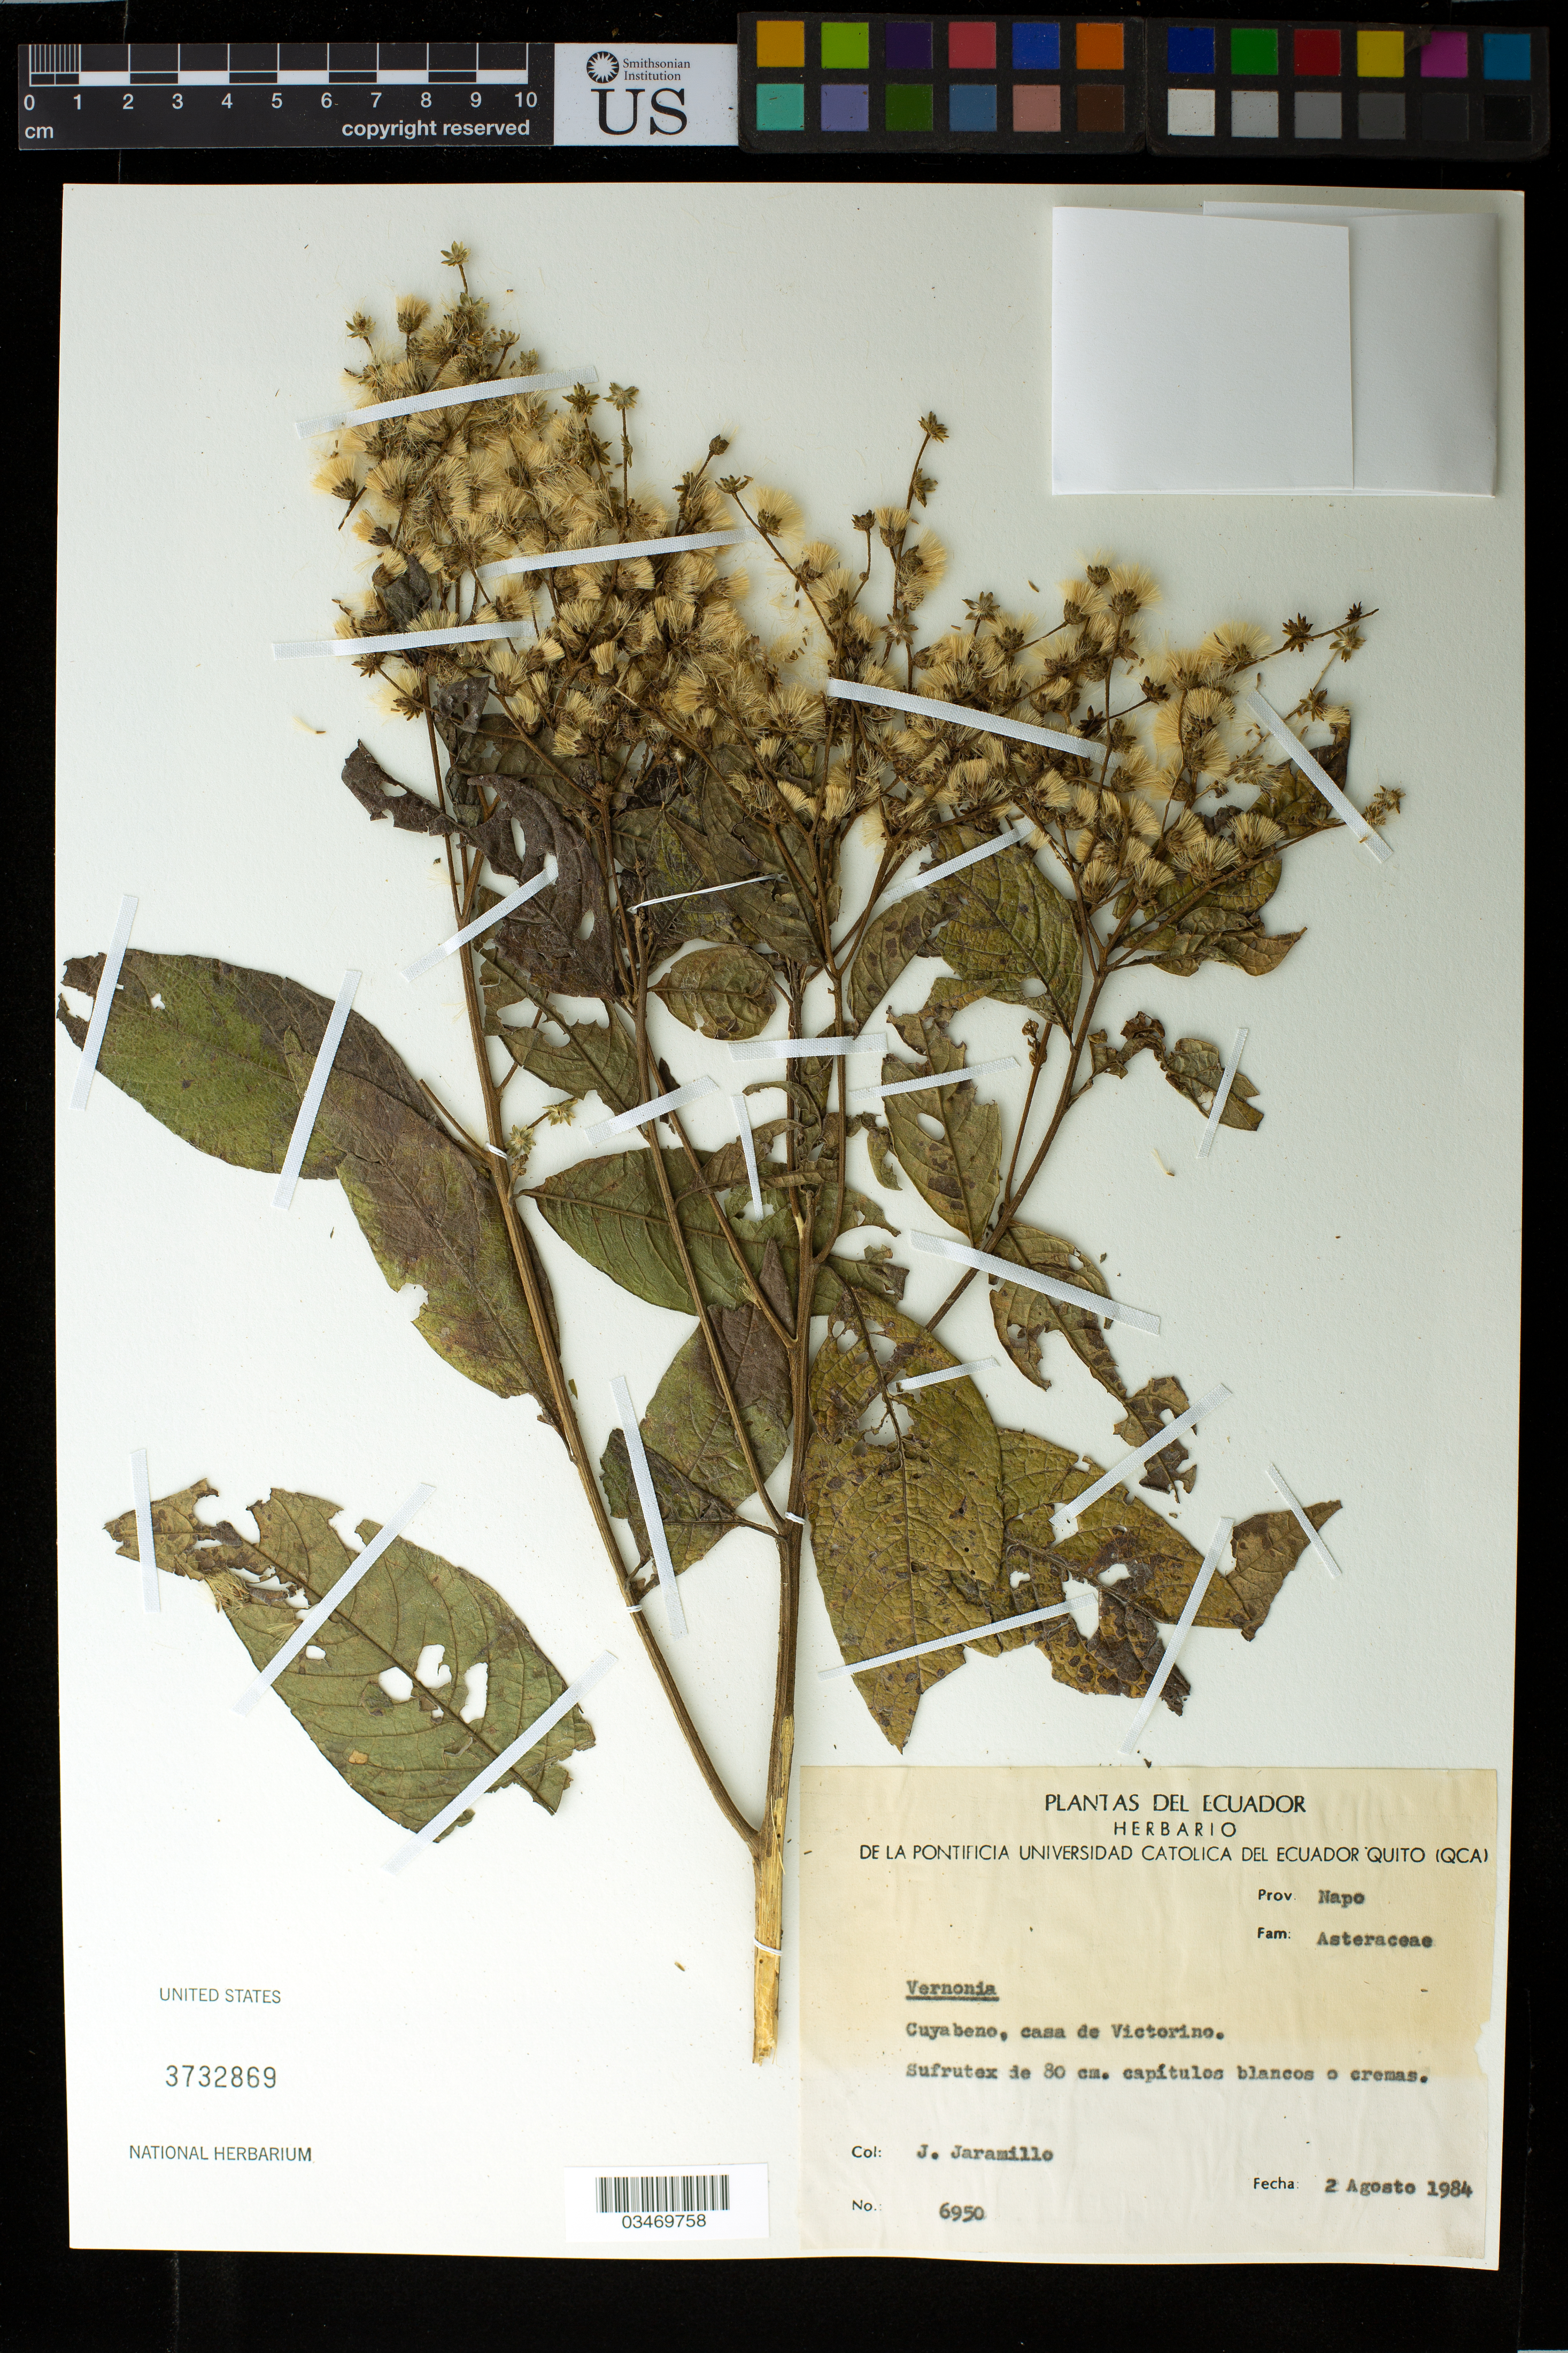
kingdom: Plantae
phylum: Tracheophyta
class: Magnoliopsida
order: Asterales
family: Asteraceae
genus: Vernonia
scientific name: Vernonia sp.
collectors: J. Jaramillo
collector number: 6950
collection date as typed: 2 Aug 1984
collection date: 1984-08-02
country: Ecuador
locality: Cuyabeno, casa de Victorino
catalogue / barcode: US 3732869